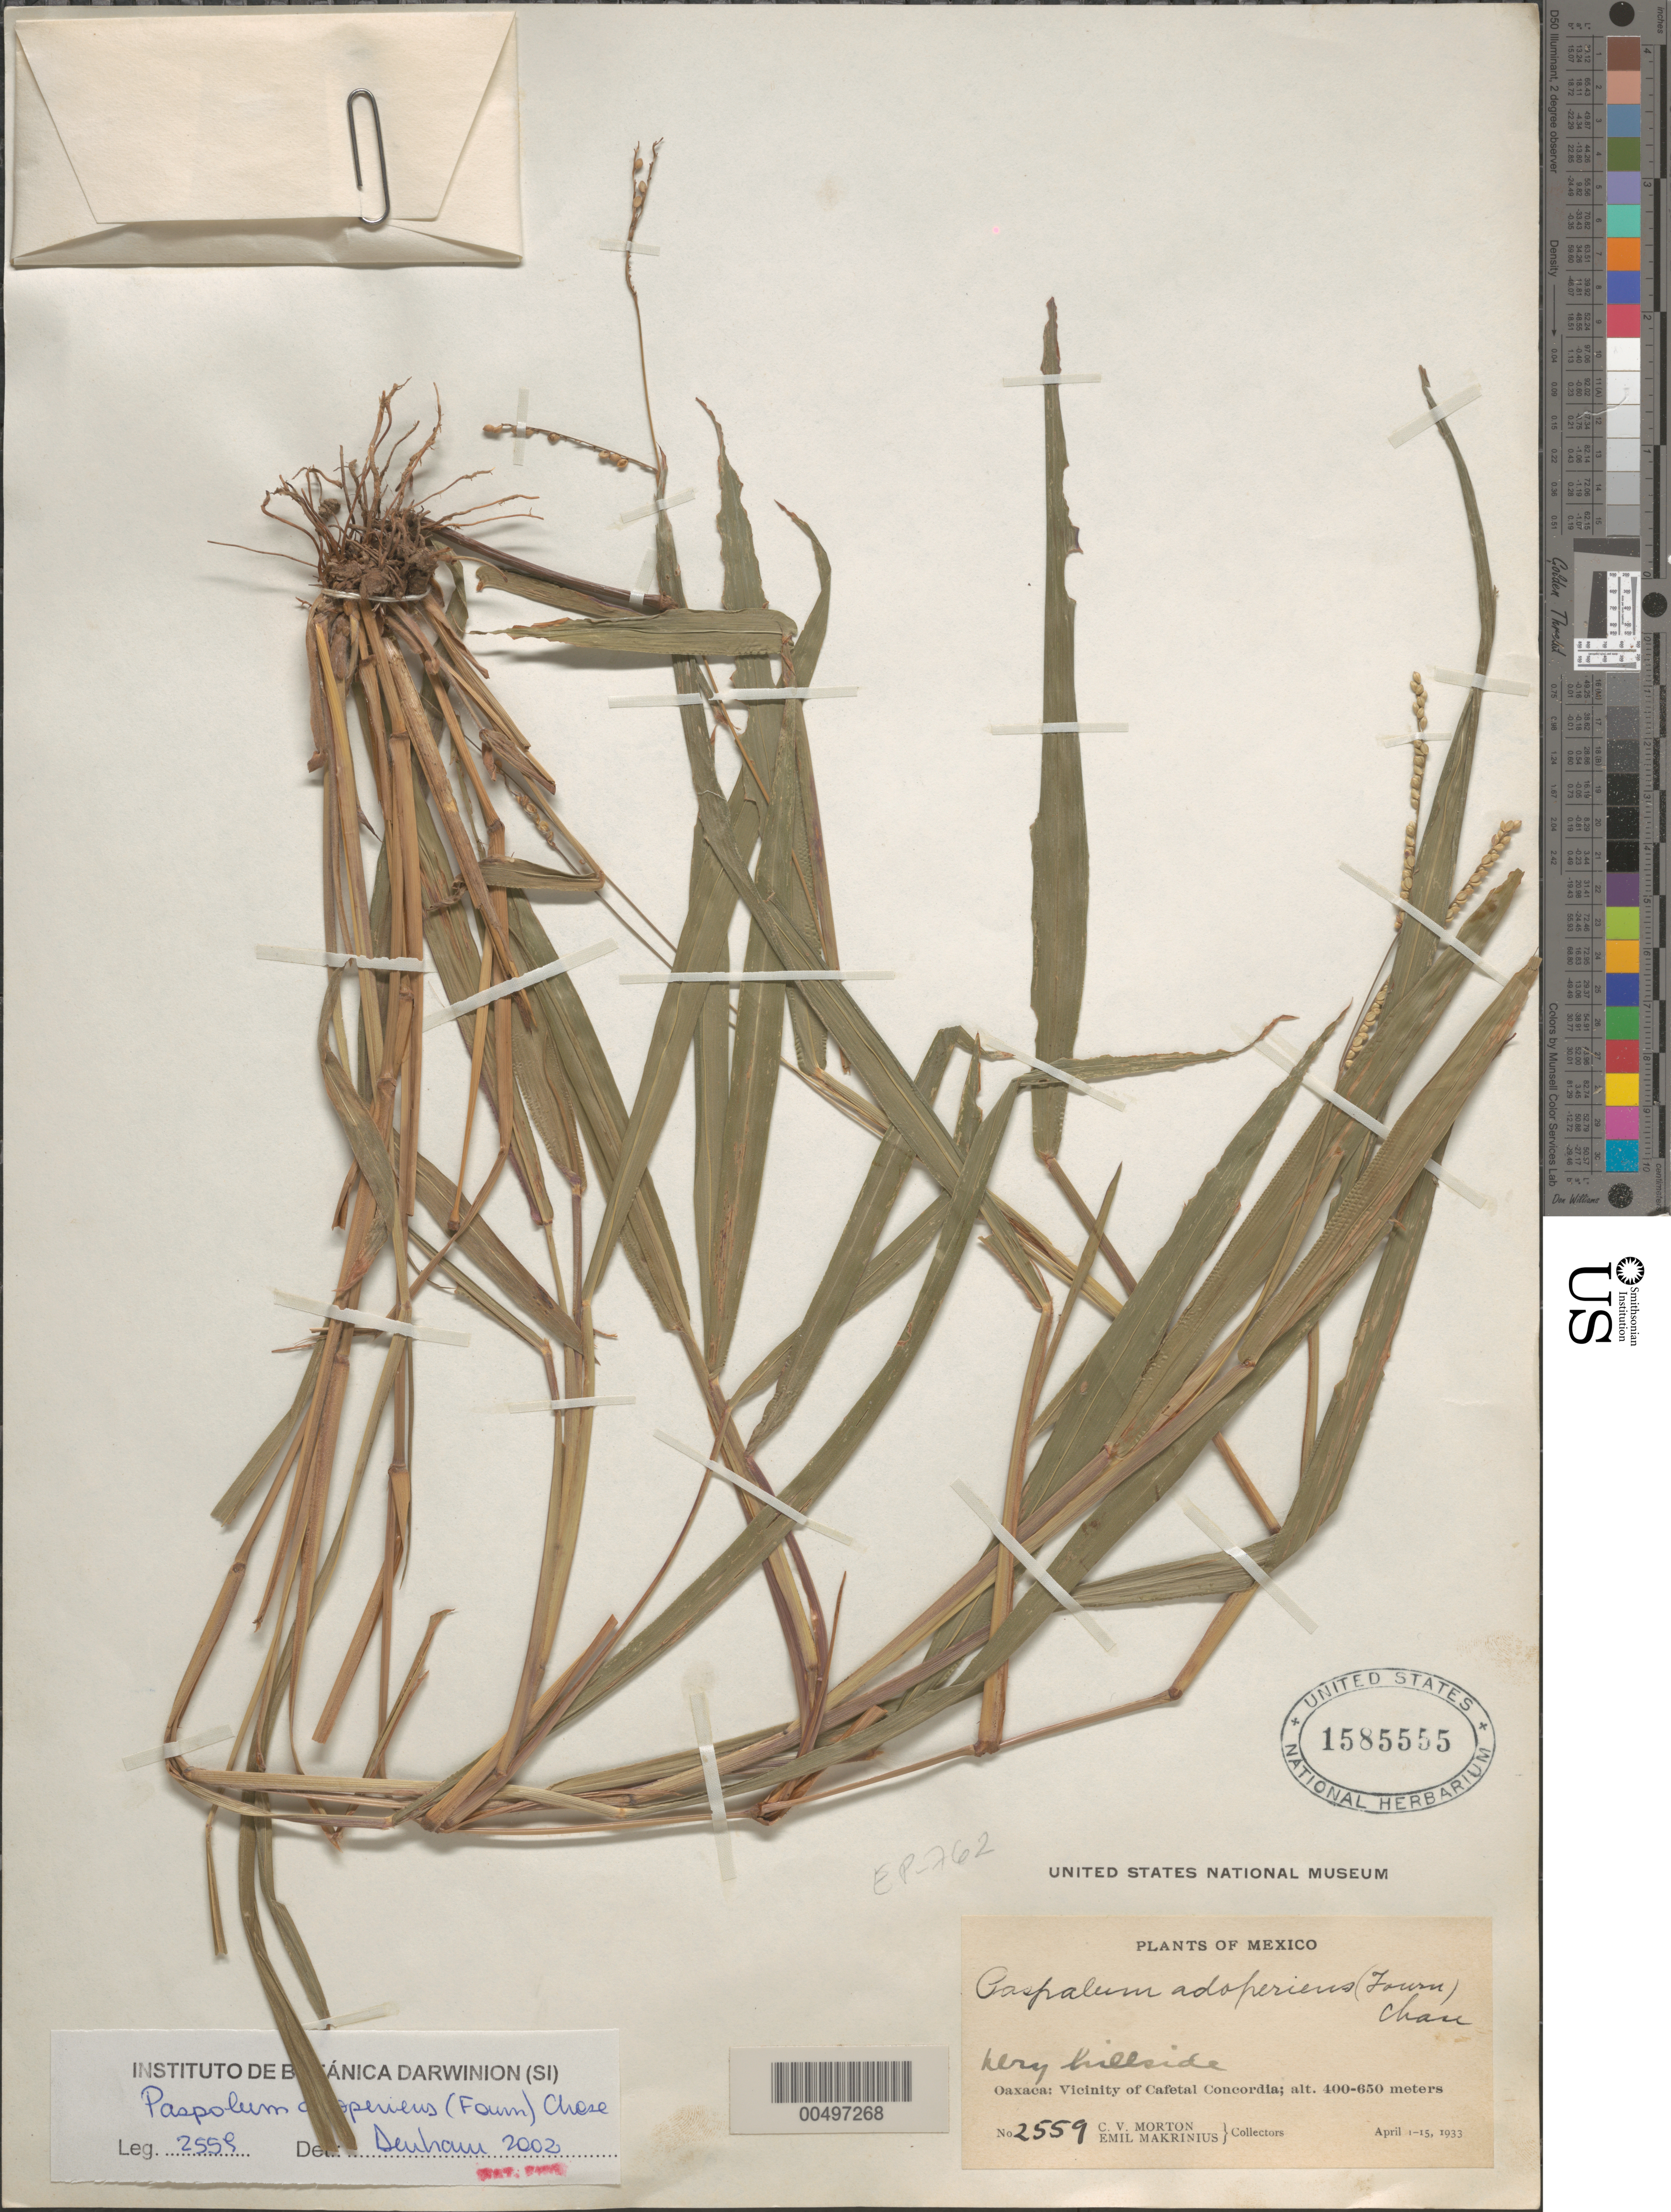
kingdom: Plantae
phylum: Tracheophyta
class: Liliopsida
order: Poales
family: Poaceae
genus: Paspalum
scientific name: Paspalum adoperiens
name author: (E. Fourn.) Chase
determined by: Chase, [M.] Agnes, (US)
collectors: C. V. Morton & E. Makrinius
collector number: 2559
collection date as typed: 1 Apr 1933 to 15 Apr 1933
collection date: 1933-04-01/1933-04-15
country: Mexico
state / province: Oaxaca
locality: Vicinity of Cafetal Concordia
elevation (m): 400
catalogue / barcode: US 1585555